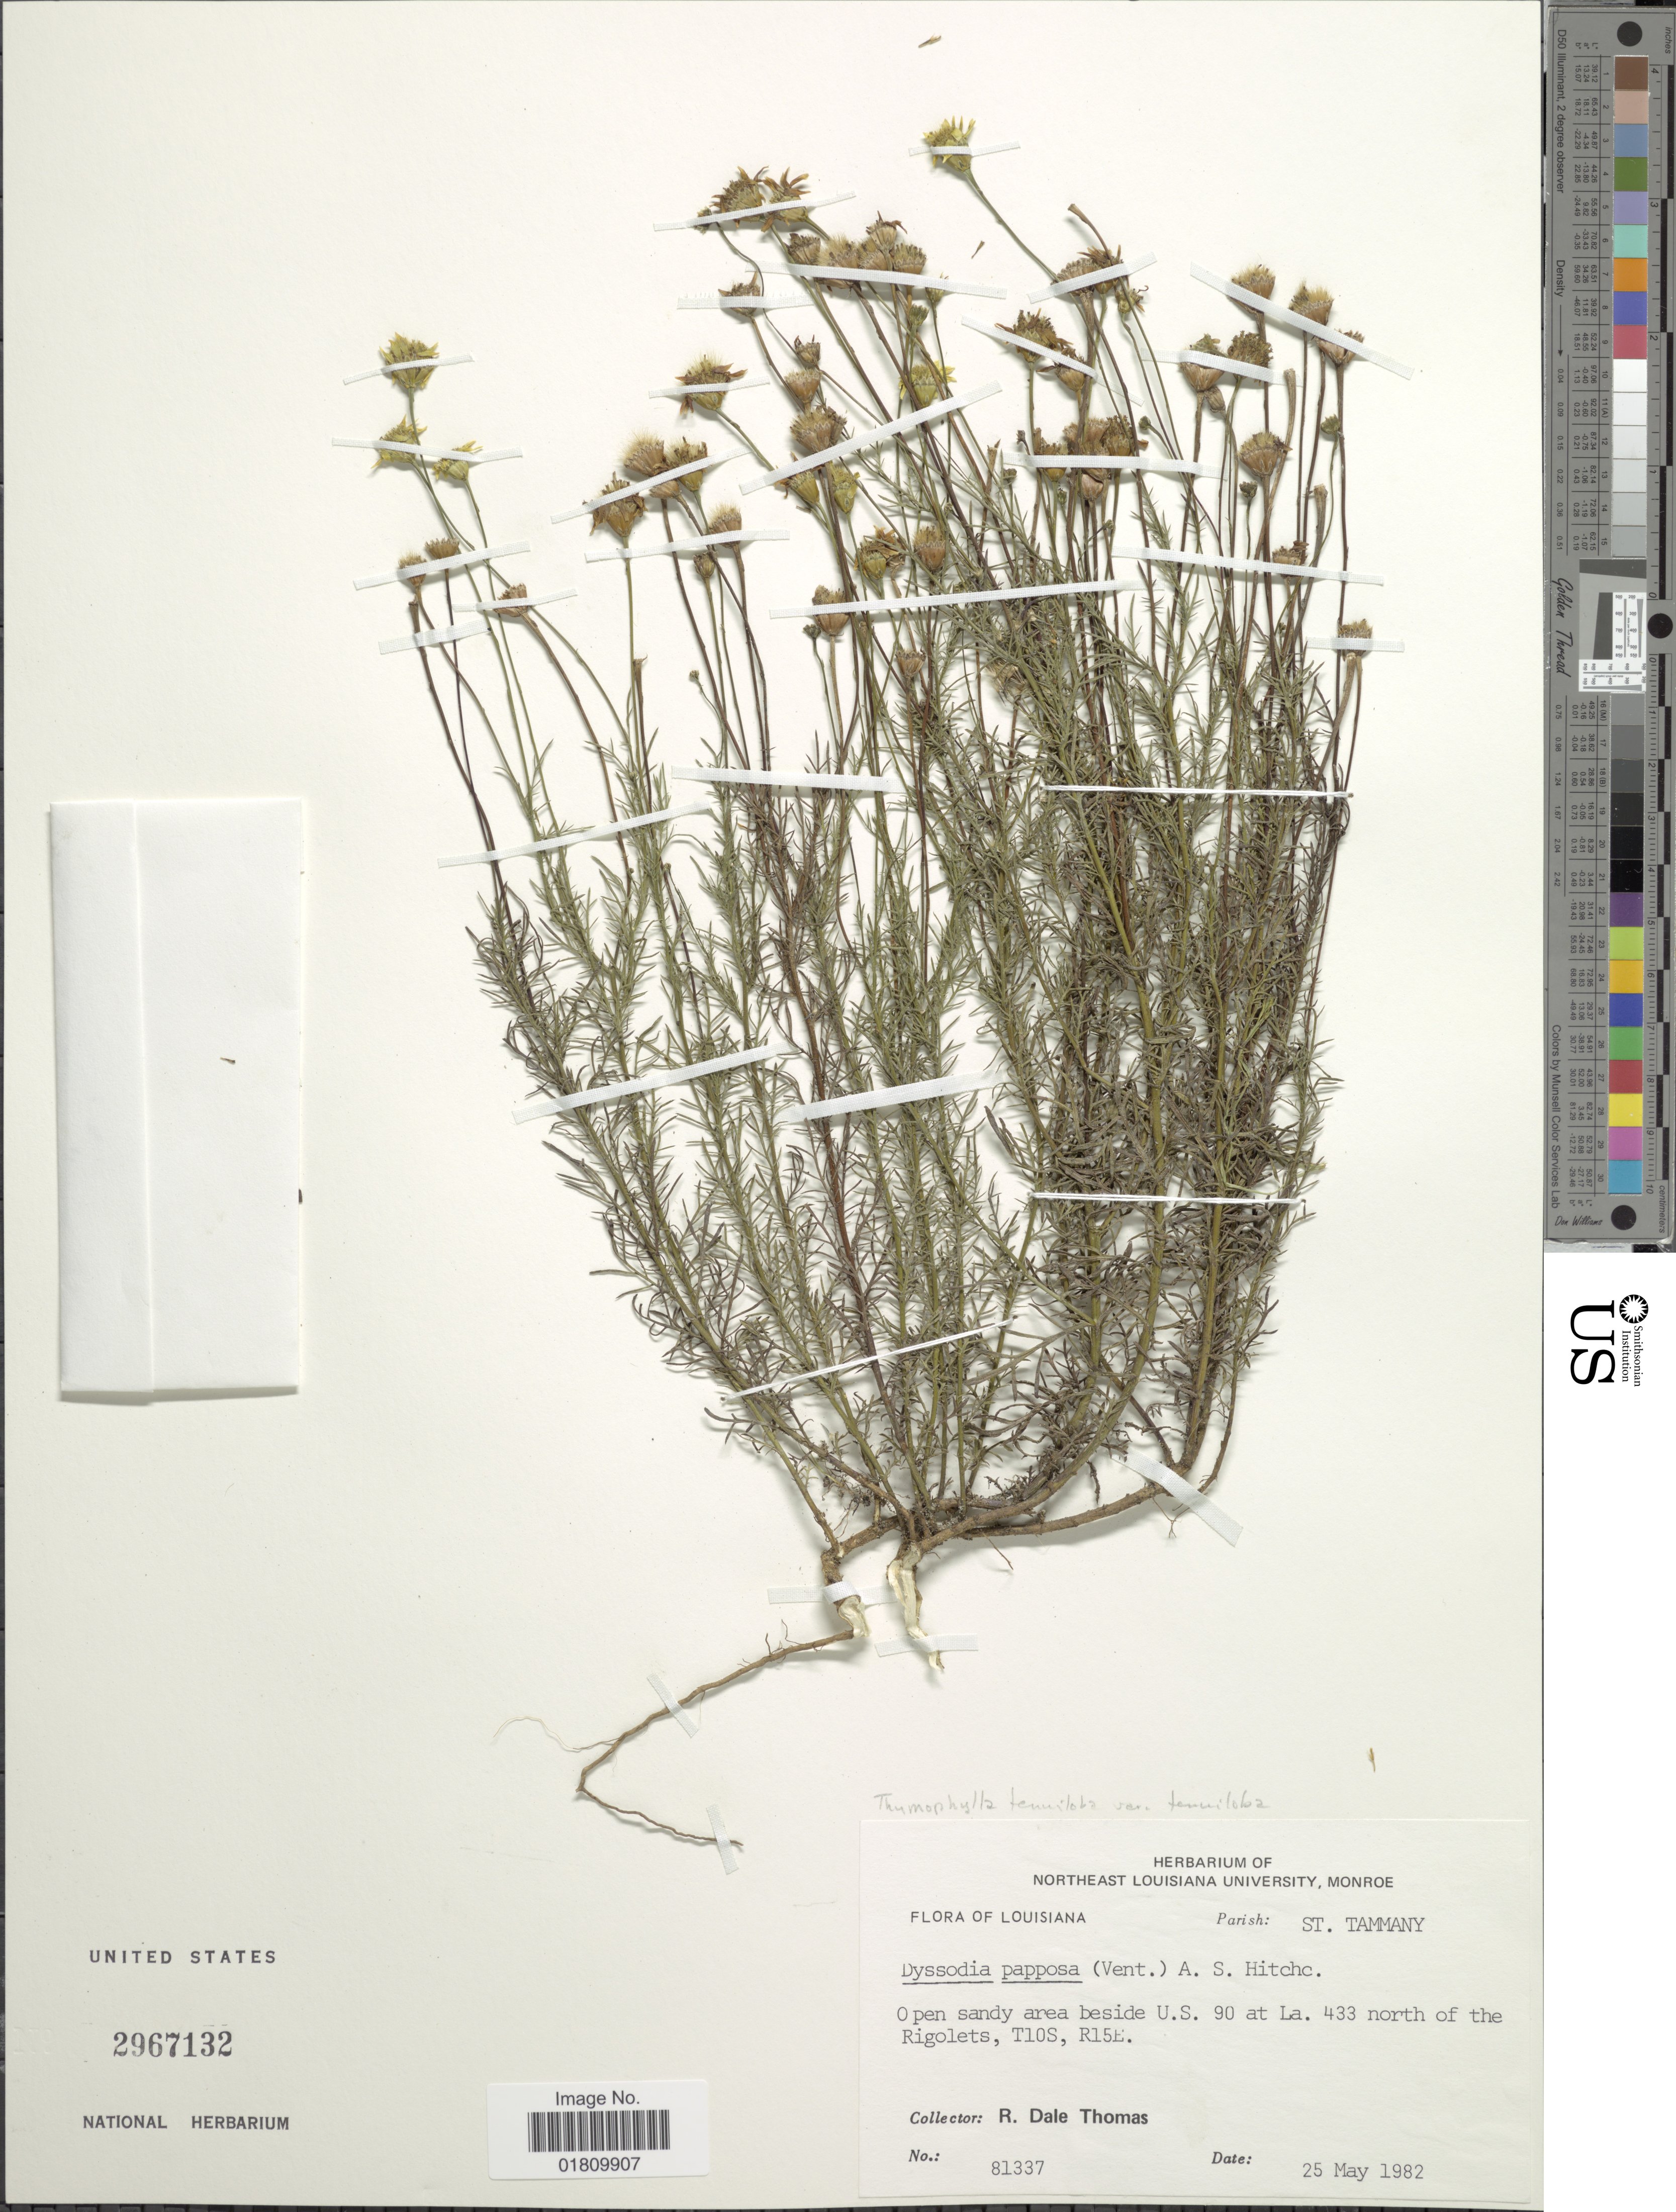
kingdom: Plantae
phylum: Tracheophyta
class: Magnoliopsida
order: Asterales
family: Asteraceae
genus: Thymophylla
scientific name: Thymophylla tenuiloba var. tenuiloba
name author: (DC.) Small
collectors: R. Thomas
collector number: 81337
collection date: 1982-05-25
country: United States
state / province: Louisiana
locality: Parish: St. Tammany, open sandy area beside, U.S. 90 at La. 433 north of the Ragiolets, T10S, R15E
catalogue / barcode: US 2967132